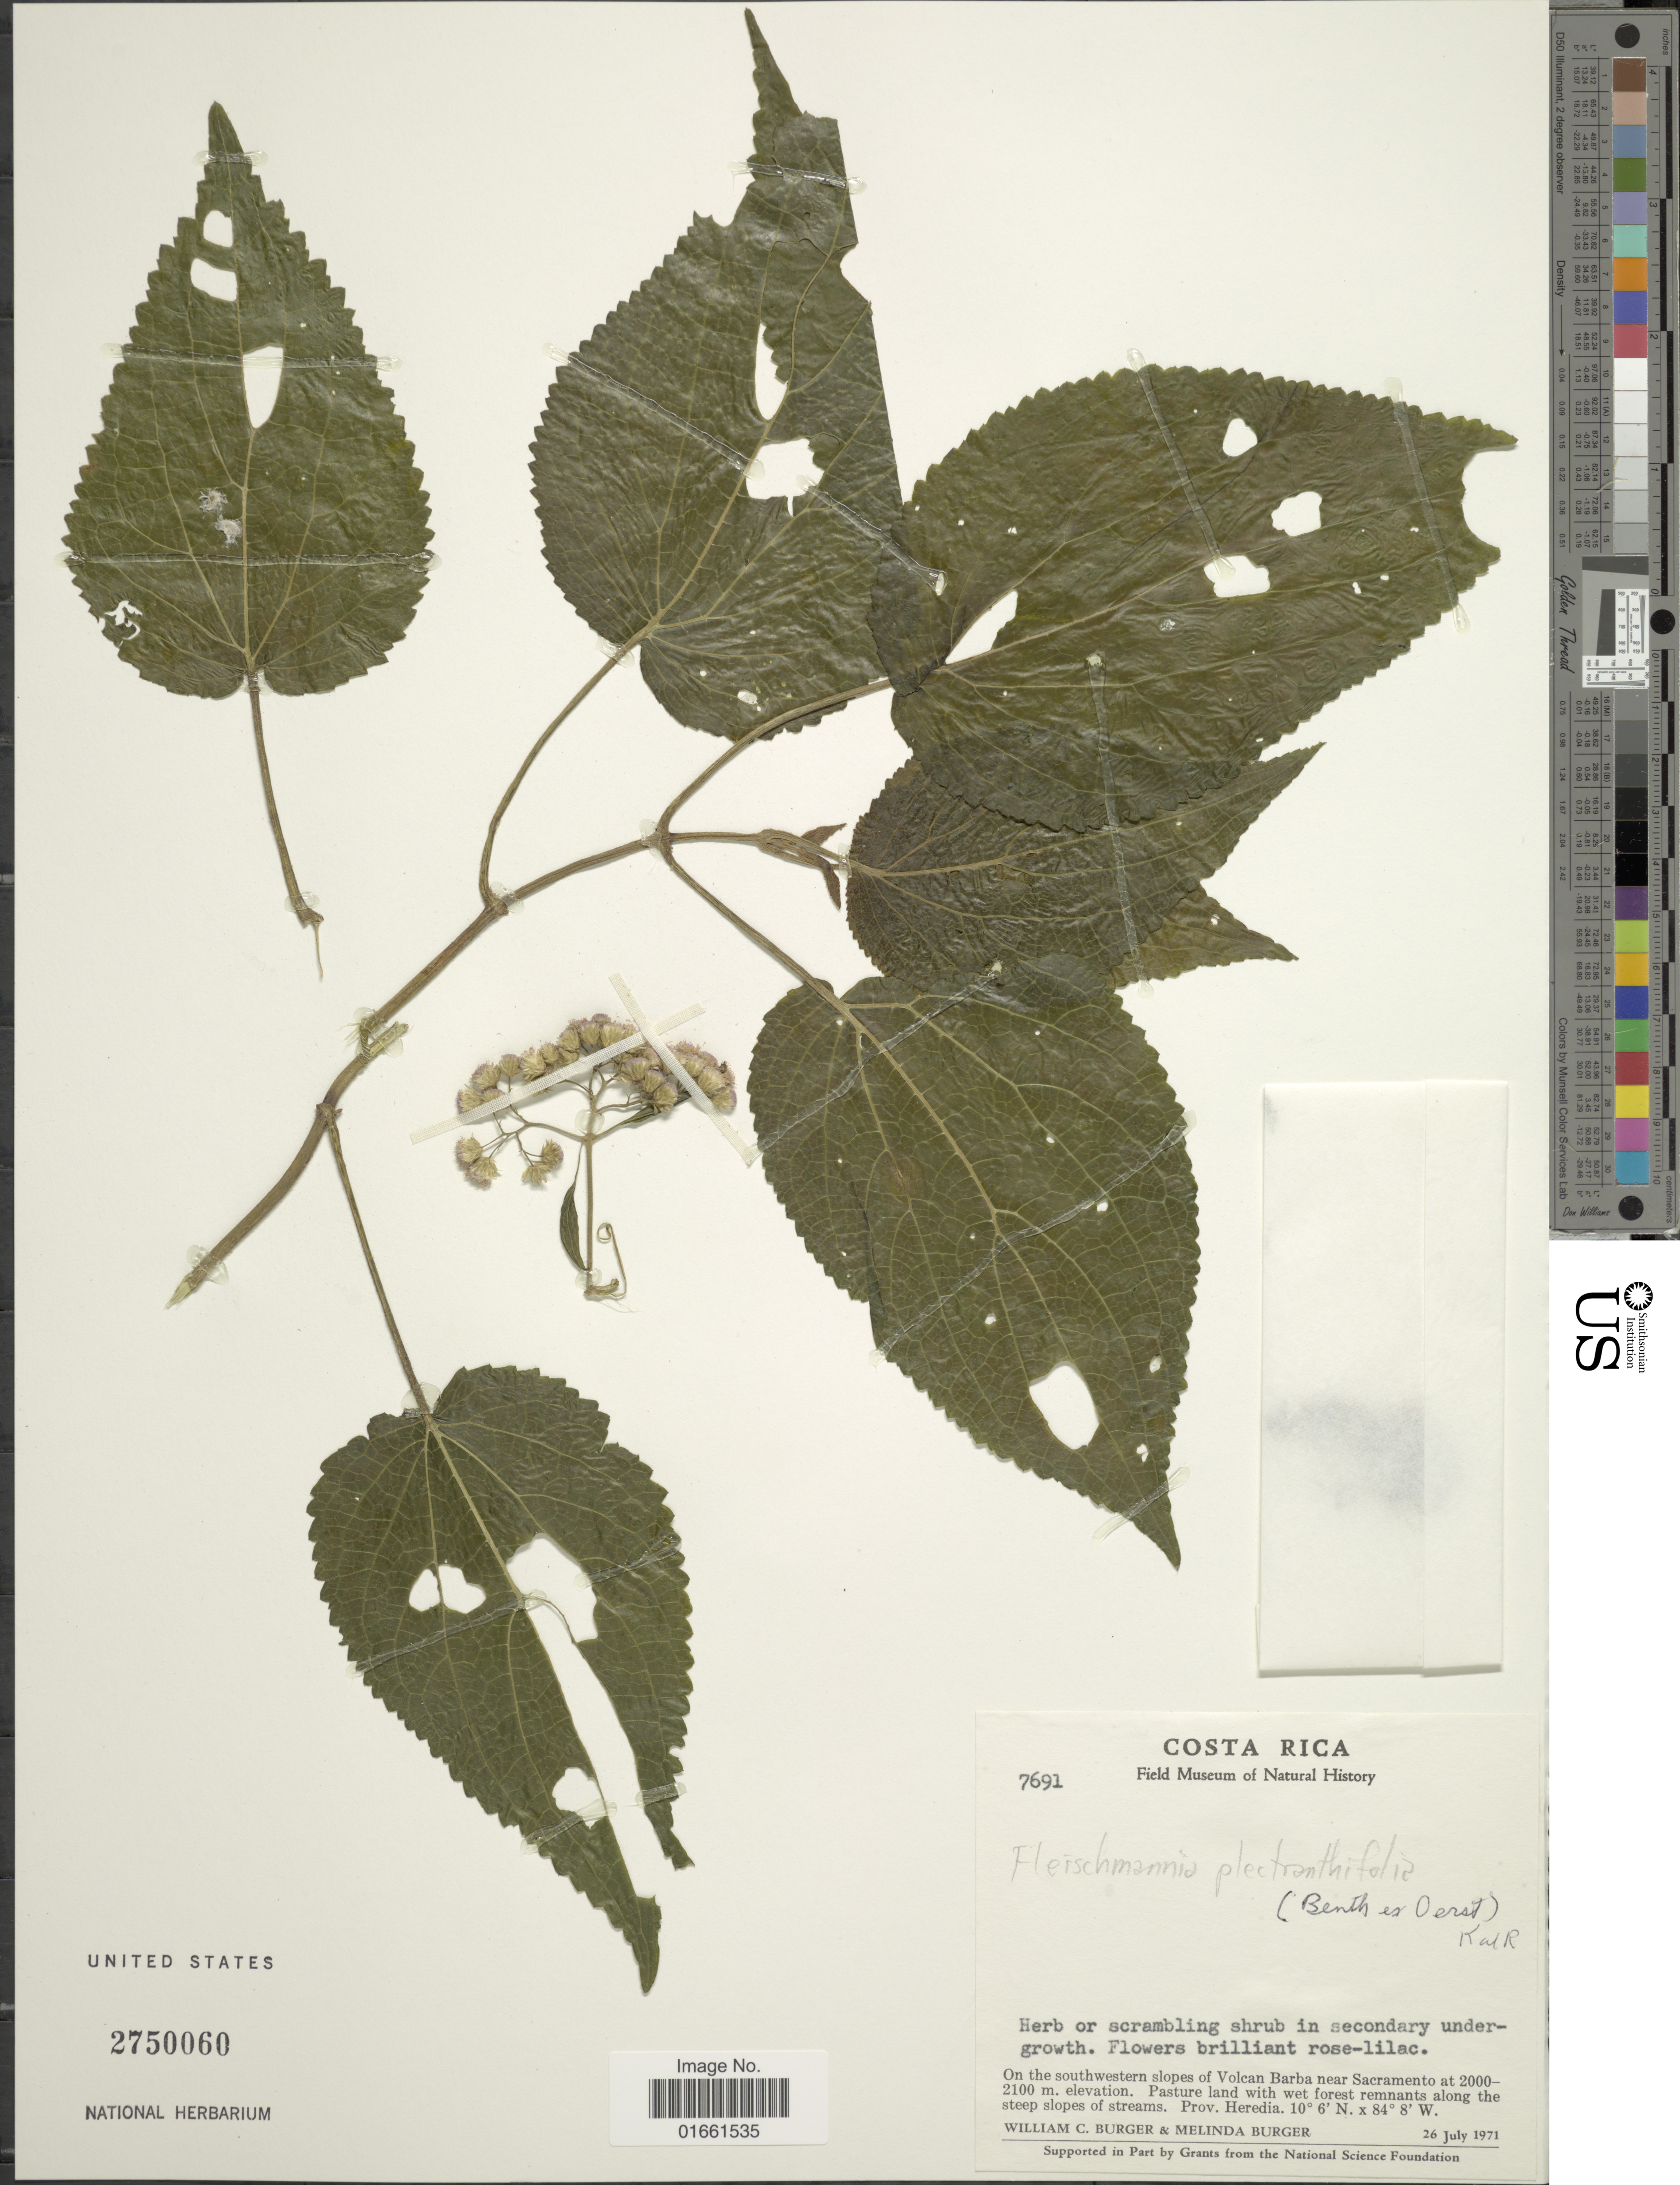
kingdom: Plantae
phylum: Tracheophyta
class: Magnoliopsida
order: Asterales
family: Asteraceae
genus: Fleischmannia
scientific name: Fleischmannia plectranthifolia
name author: (Benth. ex Oerst.) R.M. King & H. Rob.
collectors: W. Burger & M. Burger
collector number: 7691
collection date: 1971-07-26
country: Costa Rica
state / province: Heredia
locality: On the southwestern slopes of Volcan Barba near Sacramento, Pasture land with wet forest remaoins along the steep slopes of Streams.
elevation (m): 2000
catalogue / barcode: US 2750060